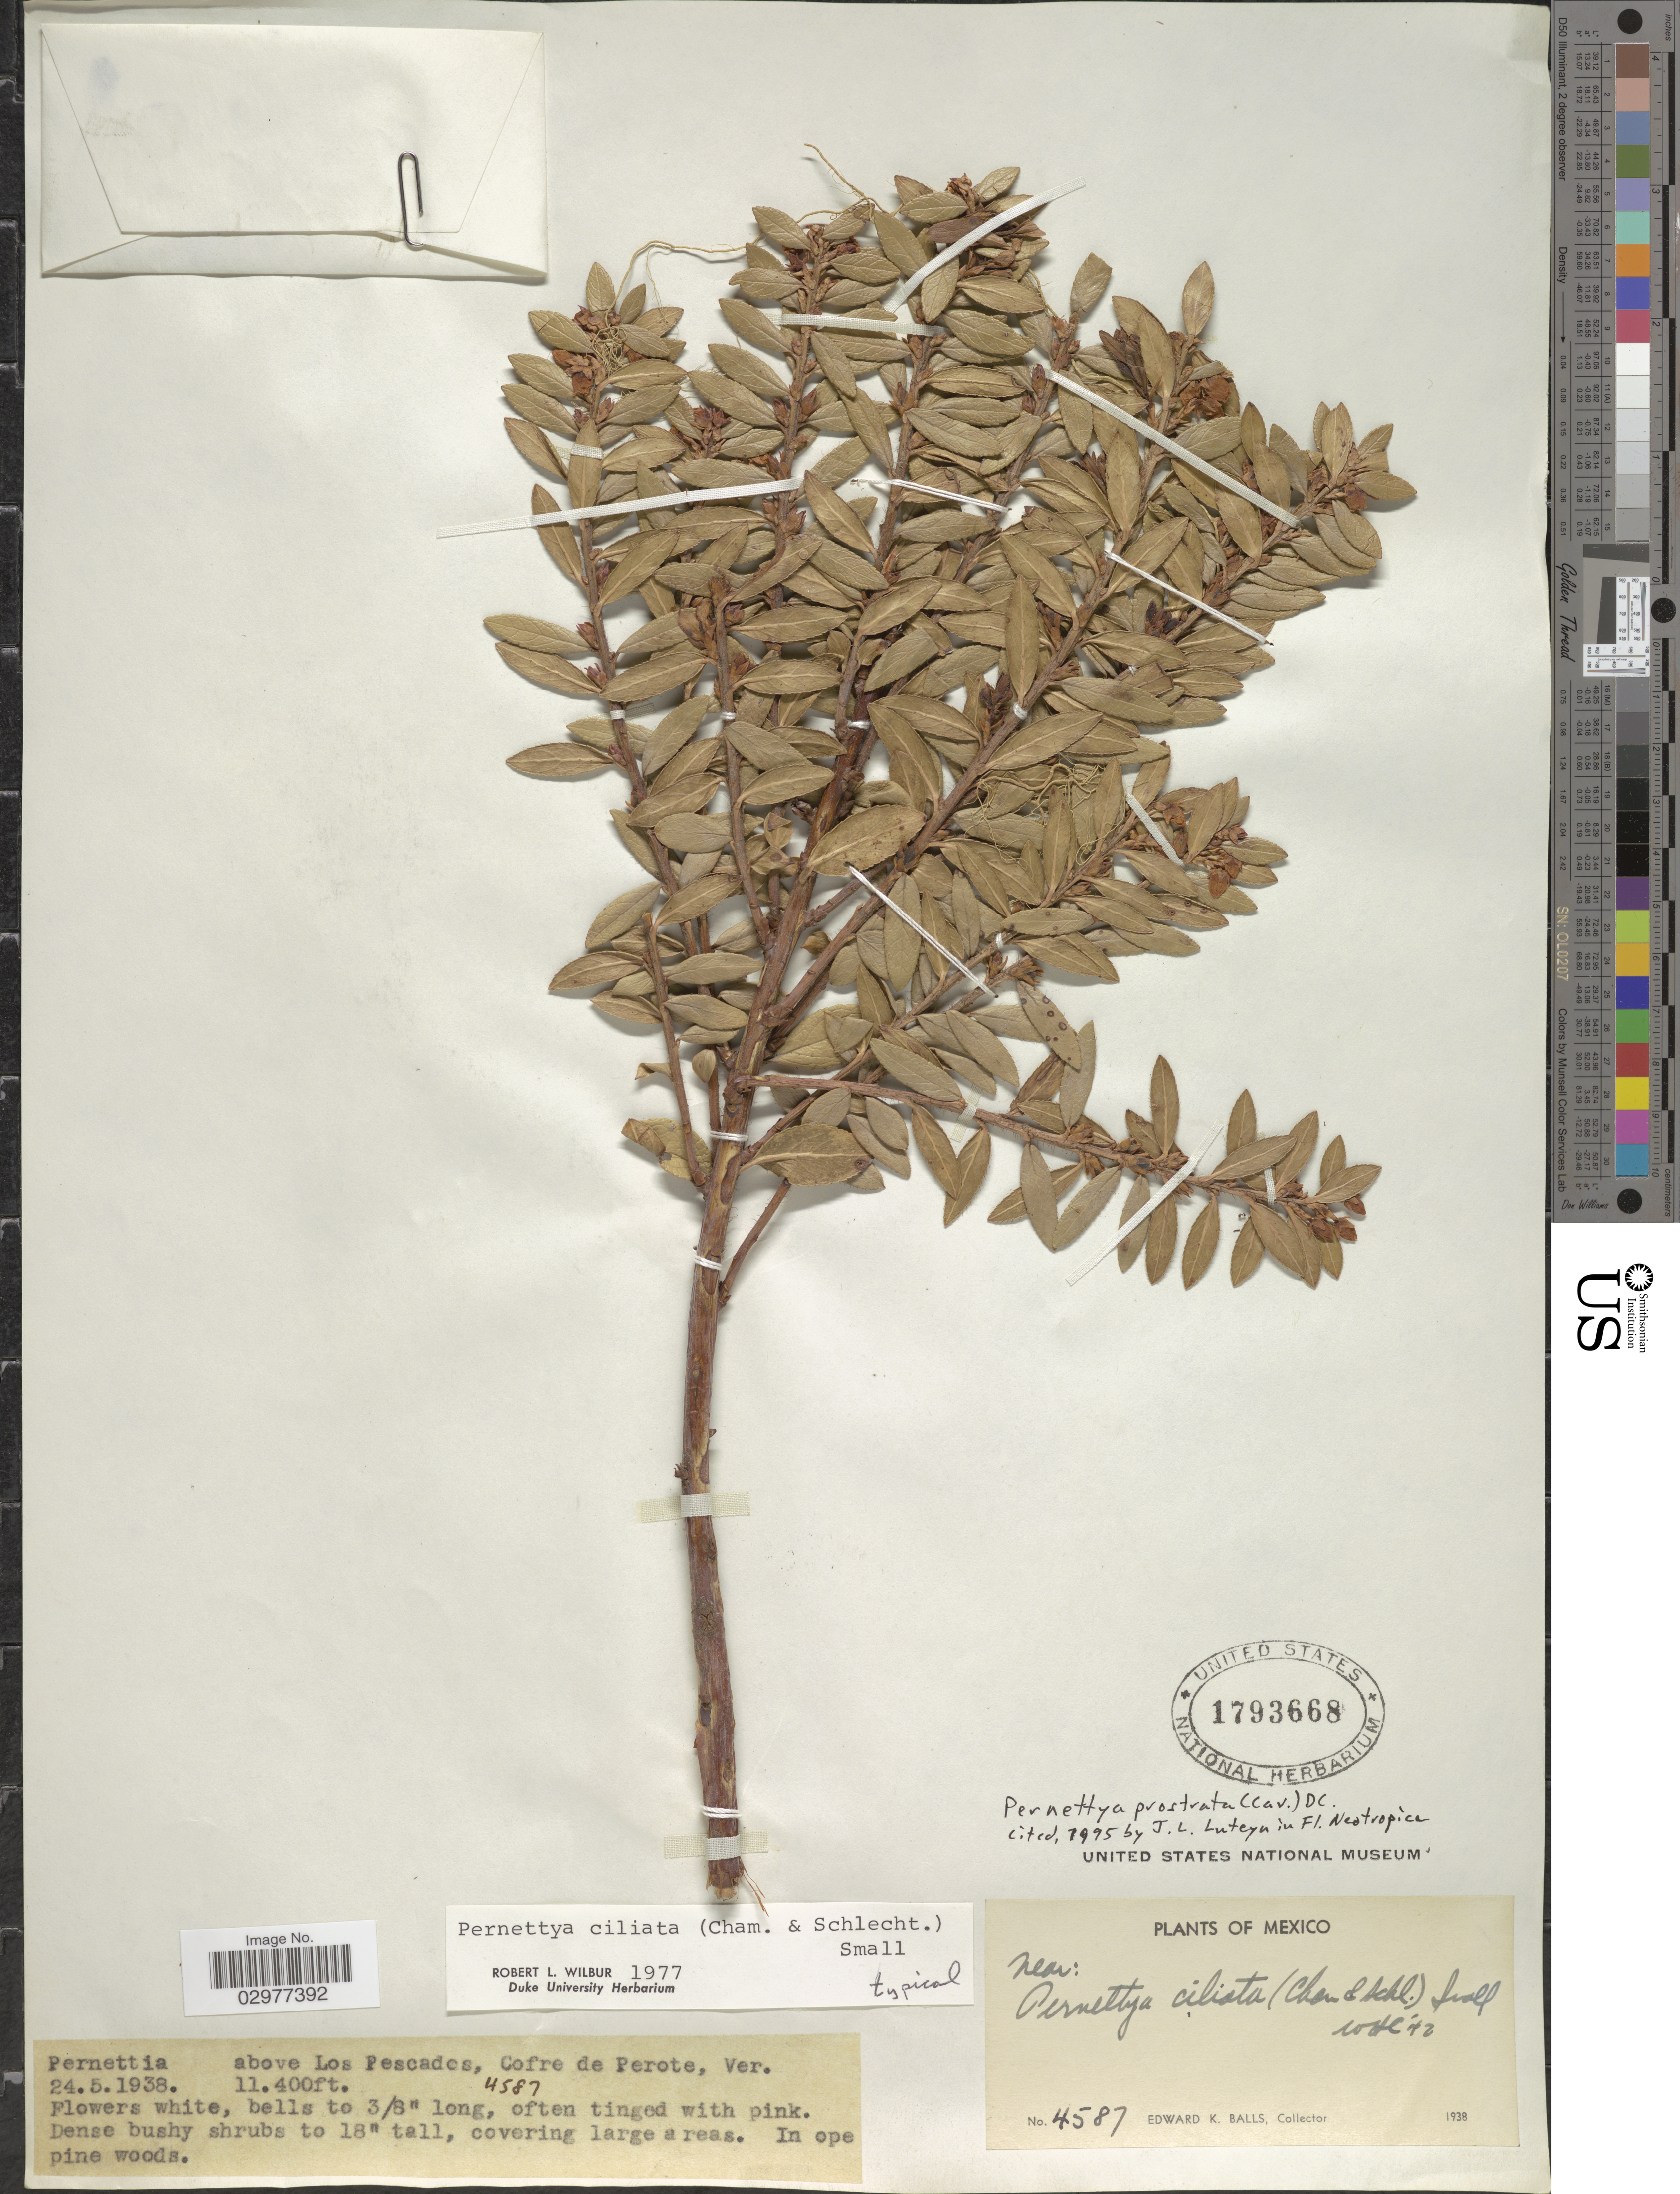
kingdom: Plantae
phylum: Tracheophyta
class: Magnoliopsida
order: Ericales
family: Ericaceae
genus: Pernettya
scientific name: Pernettya prostrata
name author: (Cav.) DC.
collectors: E. K. Balls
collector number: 4587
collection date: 1938-05-24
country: Mexico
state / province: Veracruz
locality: Above Los Pescador, Cofre de Perote.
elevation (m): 3475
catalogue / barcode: US 1793668